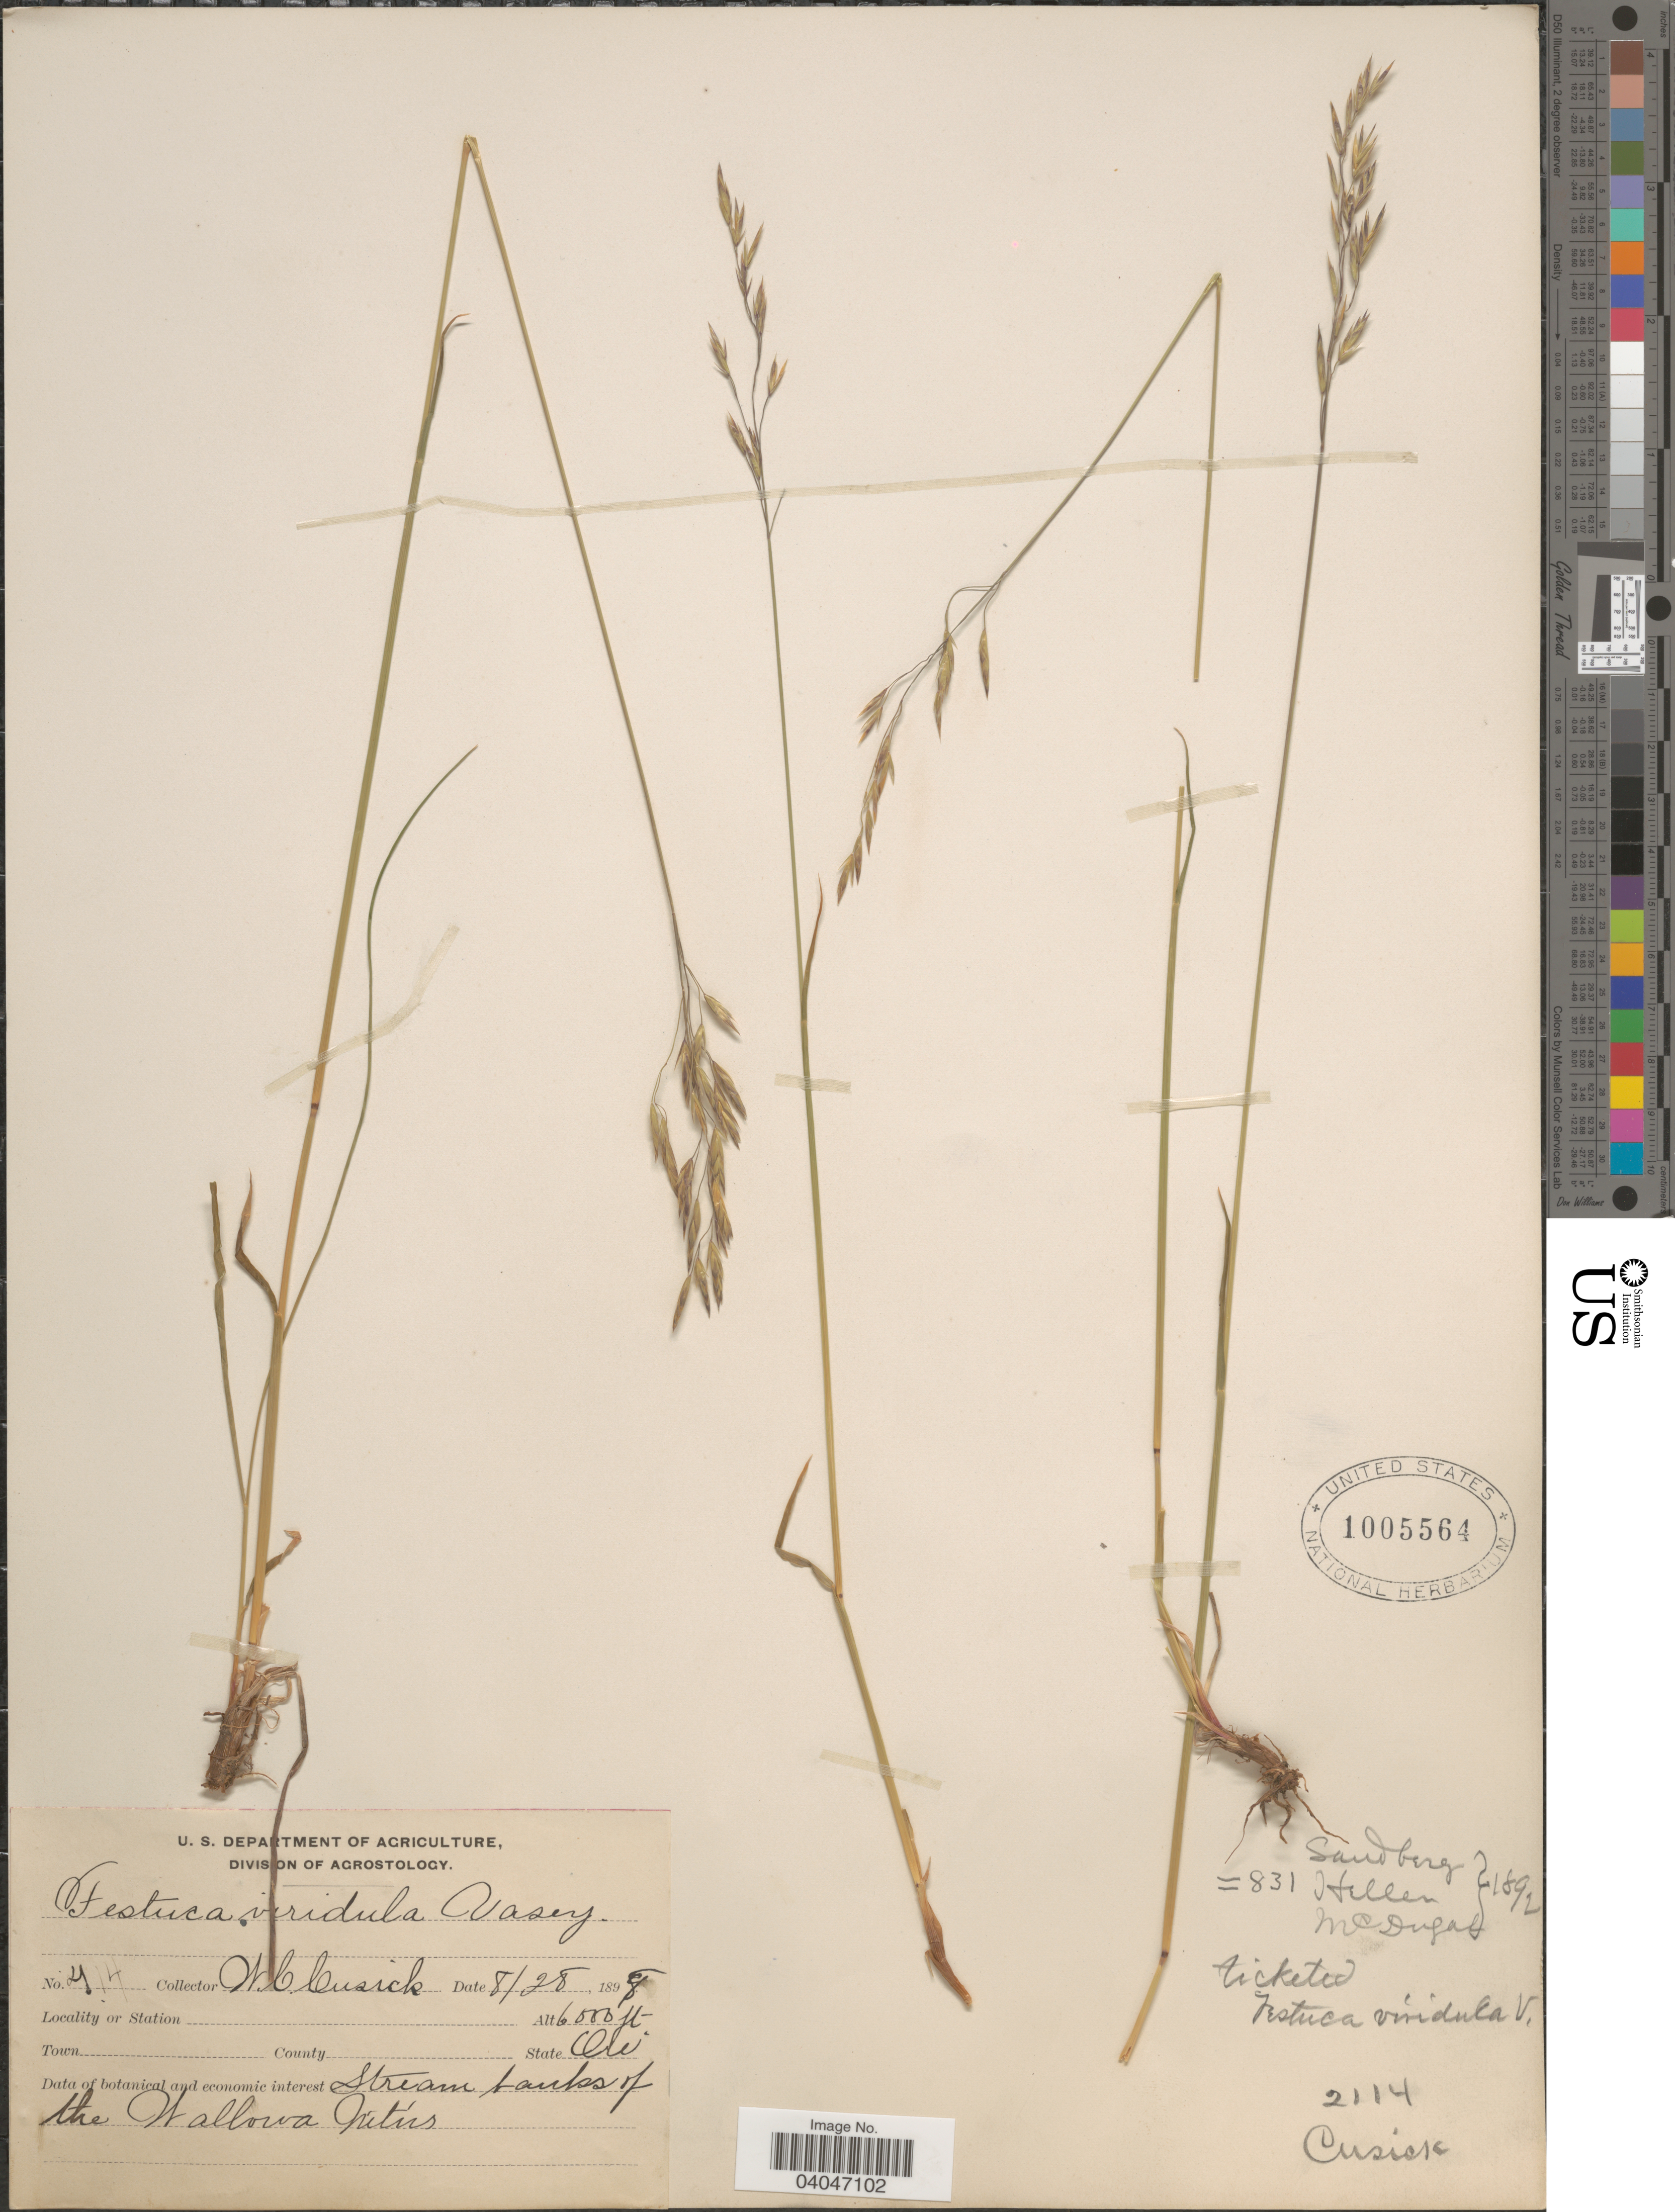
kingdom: Plantae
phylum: Tracheophyta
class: Liliopsida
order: Poales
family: Poaceae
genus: Festuca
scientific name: Festuca viridula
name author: Vasey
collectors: W. C. Cusick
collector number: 414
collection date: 1898-08-28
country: United States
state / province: Oregon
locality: Stream banks of the Wallowa Mtns.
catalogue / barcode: US 1005564